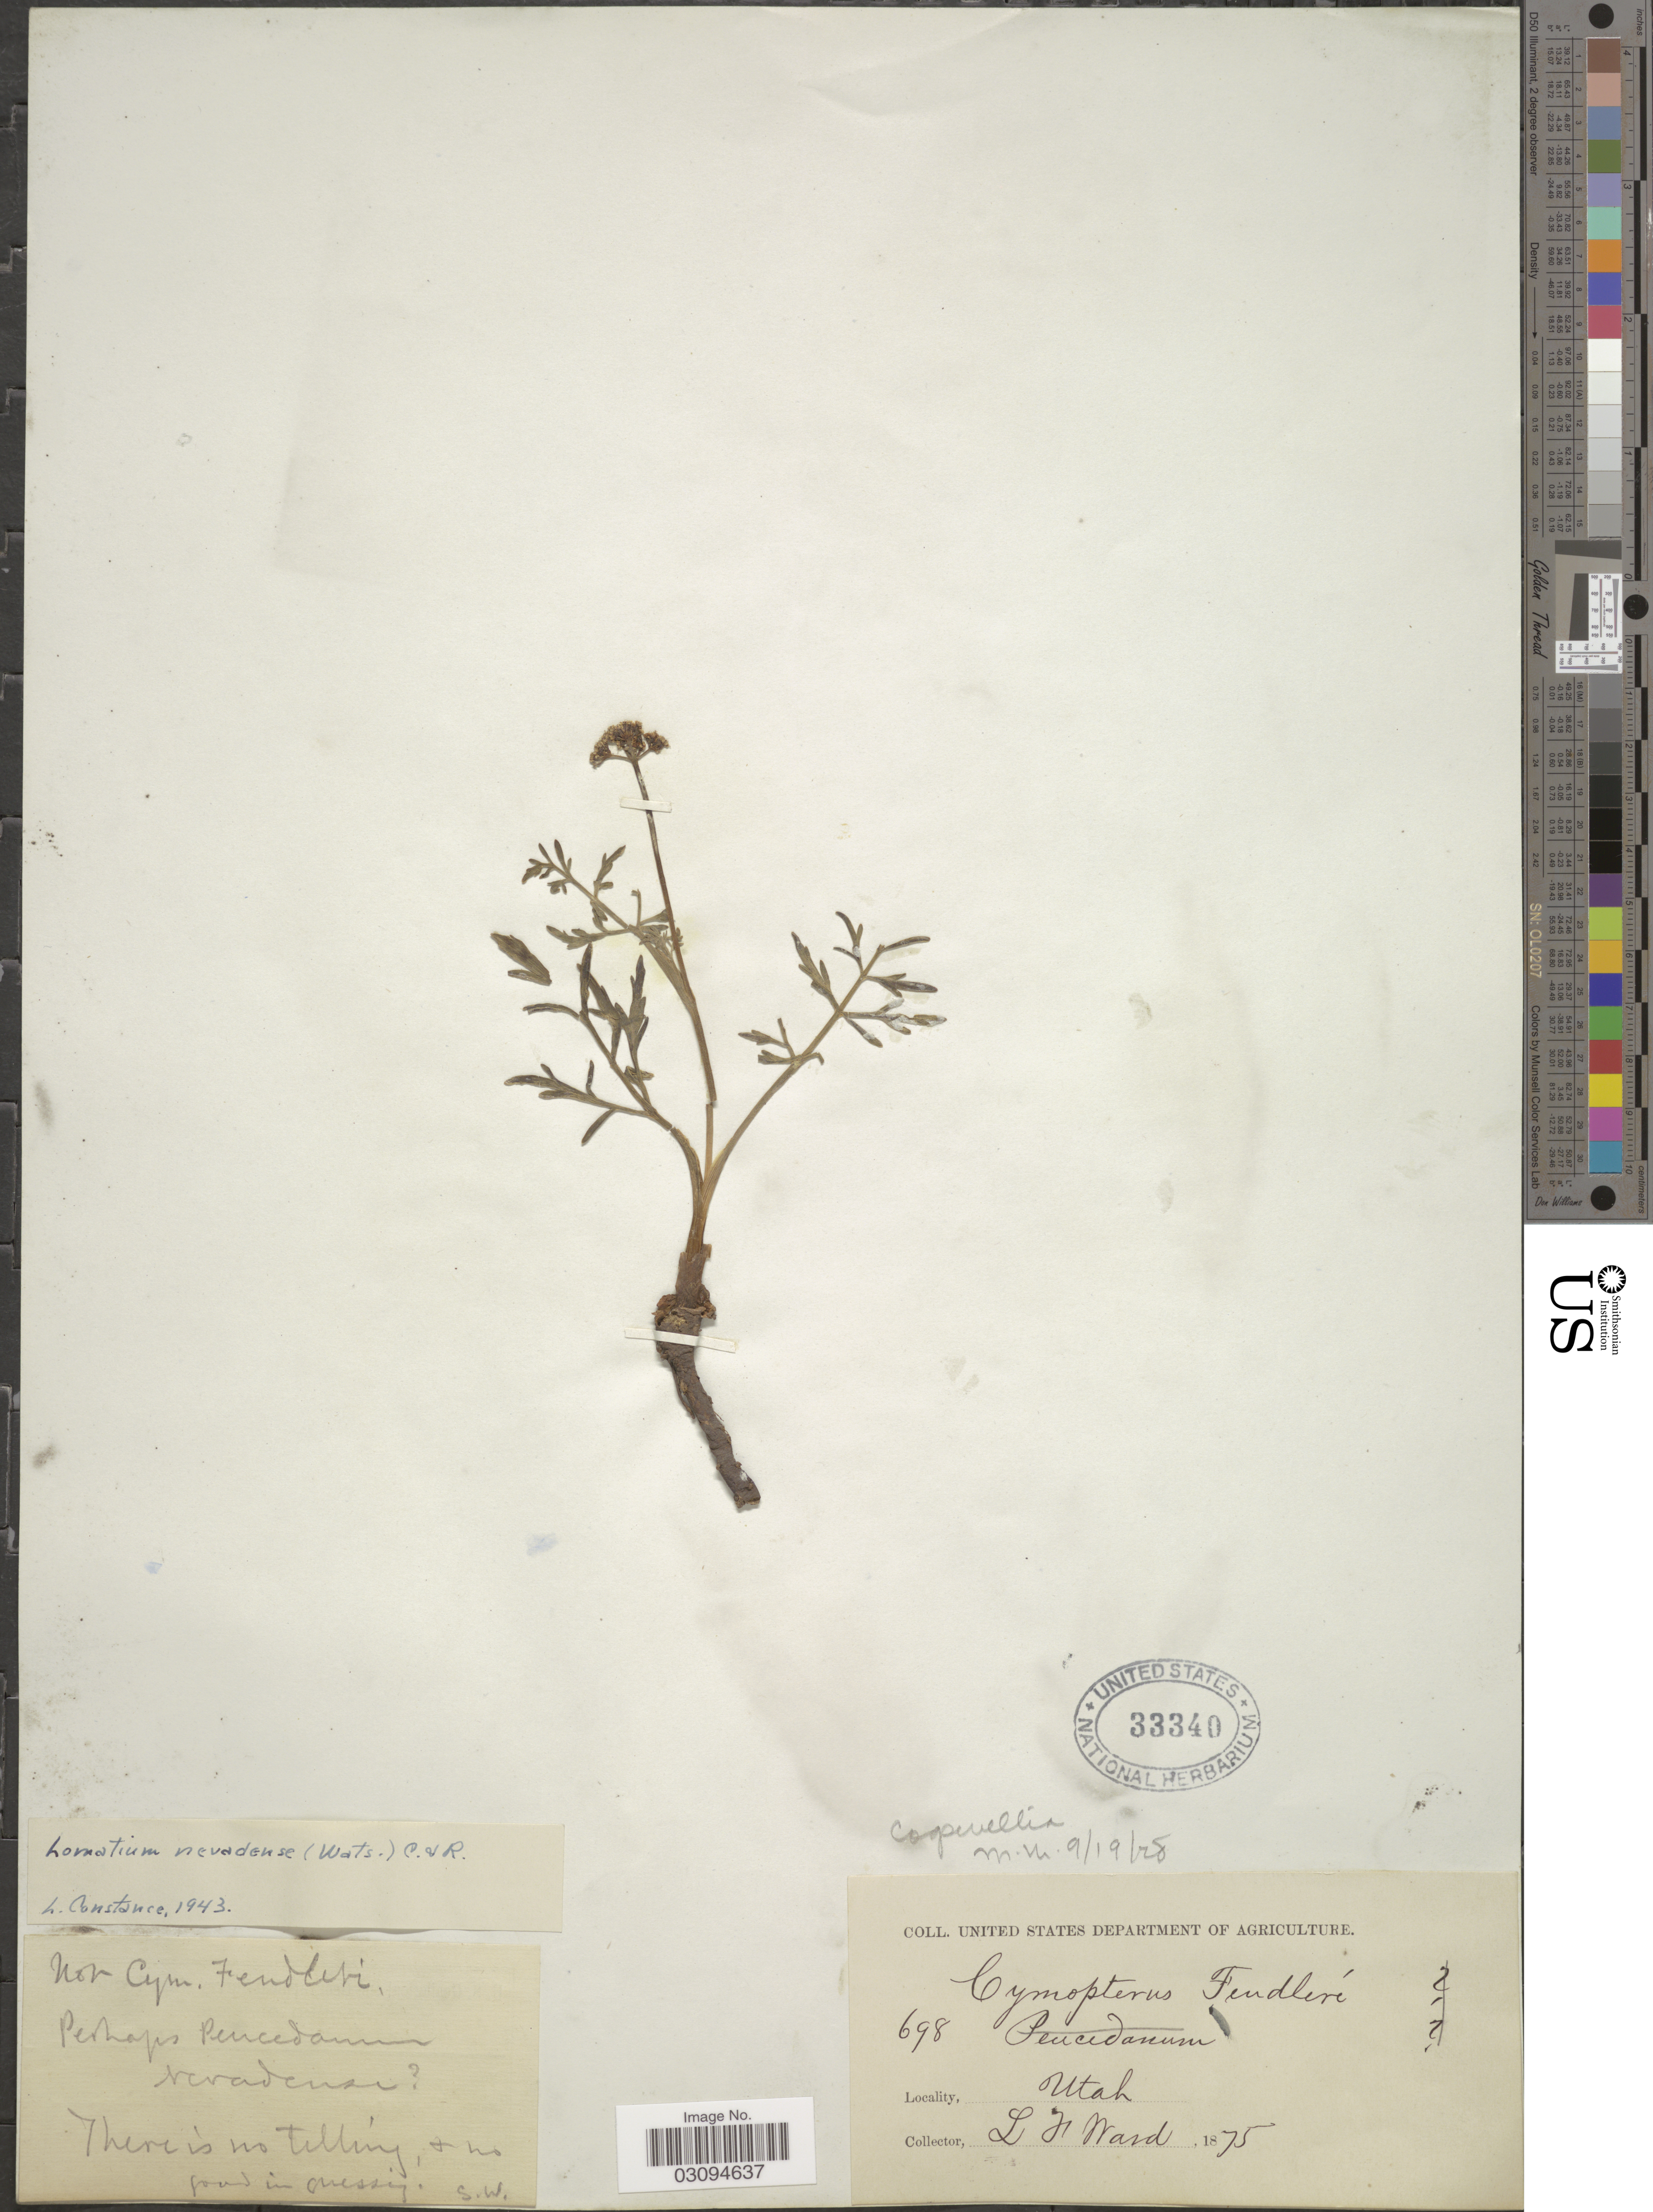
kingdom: Plantae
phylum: Tracheophyta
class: Magnoliopsida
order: Apiales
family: Apiaceae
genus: Lomatium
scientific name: Lomatium nevadense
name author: (S. Watson) J.M. Coult. & Rose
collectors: L. Ward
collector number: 698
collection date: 1875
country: United States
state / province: Utah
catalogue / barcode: US 33340